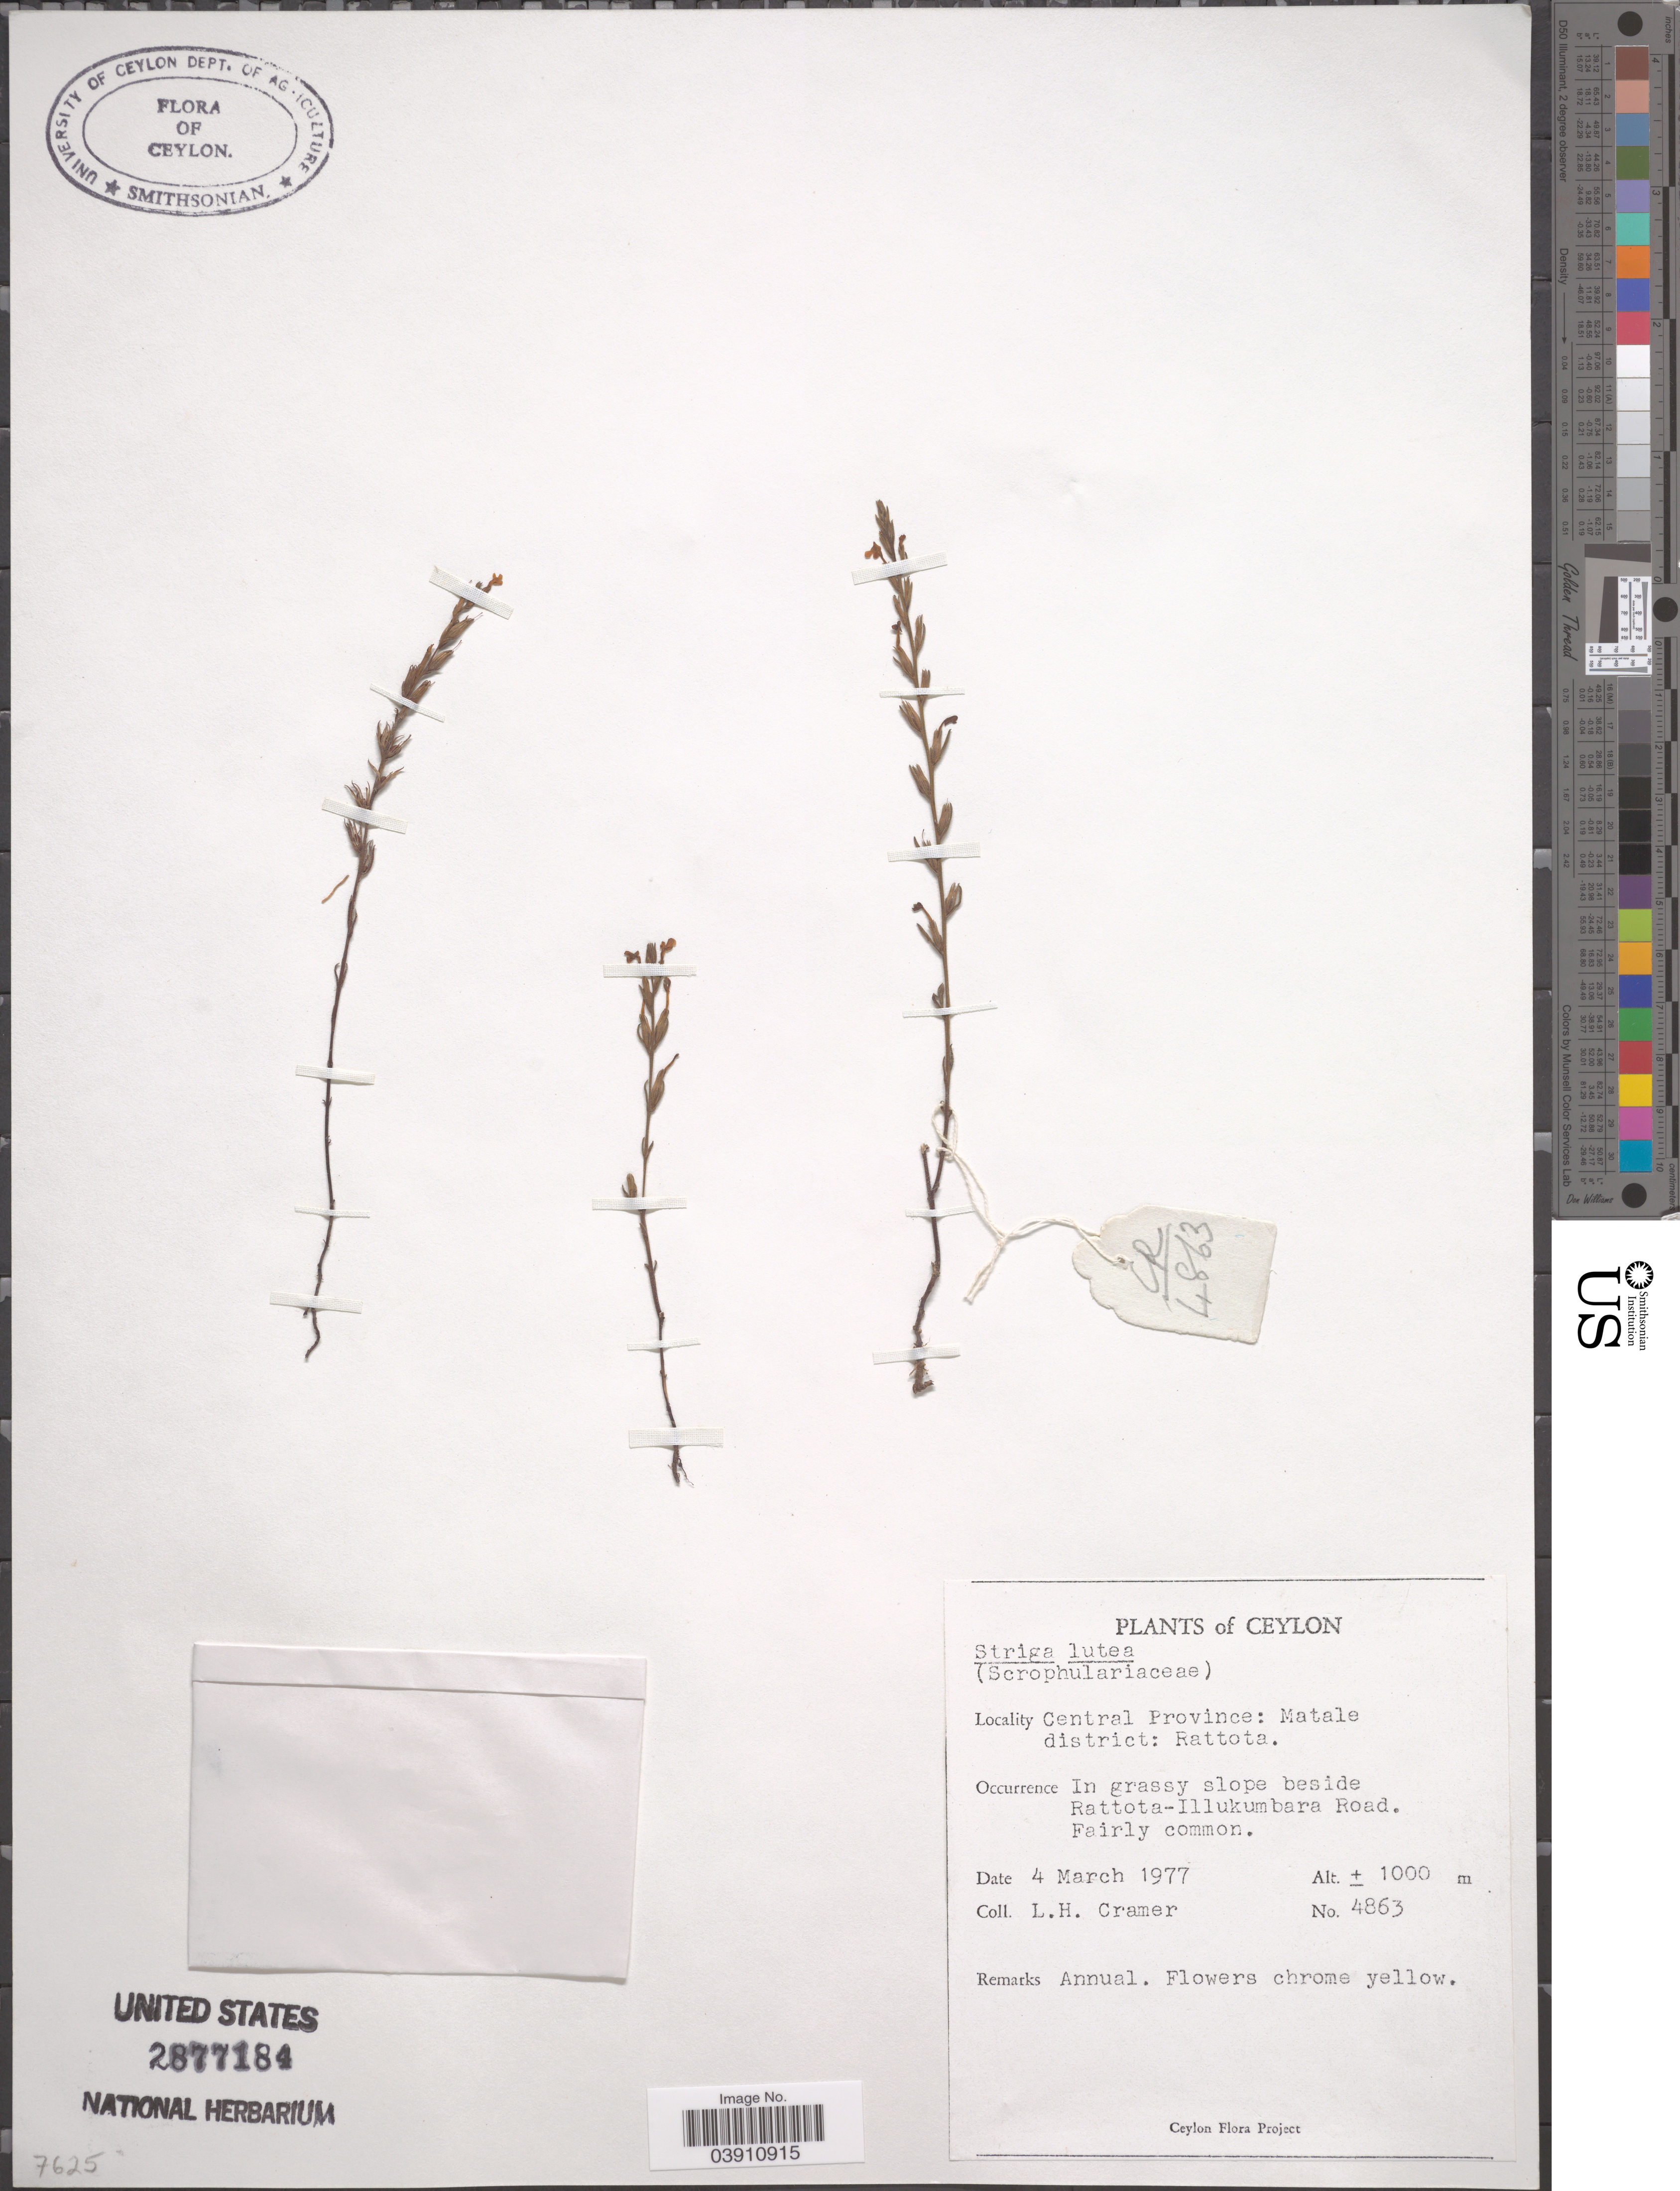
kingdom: Plantae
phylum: Tracheophyta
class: Magnoliopsida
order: Lamiales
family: Orobanchaceae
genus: Striga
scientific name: Striga lutea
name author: Lour.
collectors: L. H. Cramer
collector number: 4863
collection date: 1977-03-04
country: Sri Lanka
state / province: Central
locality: Ceylon. Matale district: Rattota. In grassy slope beside Rattota-Illukumbara Road.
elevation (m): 1000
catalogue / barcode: US 2877184